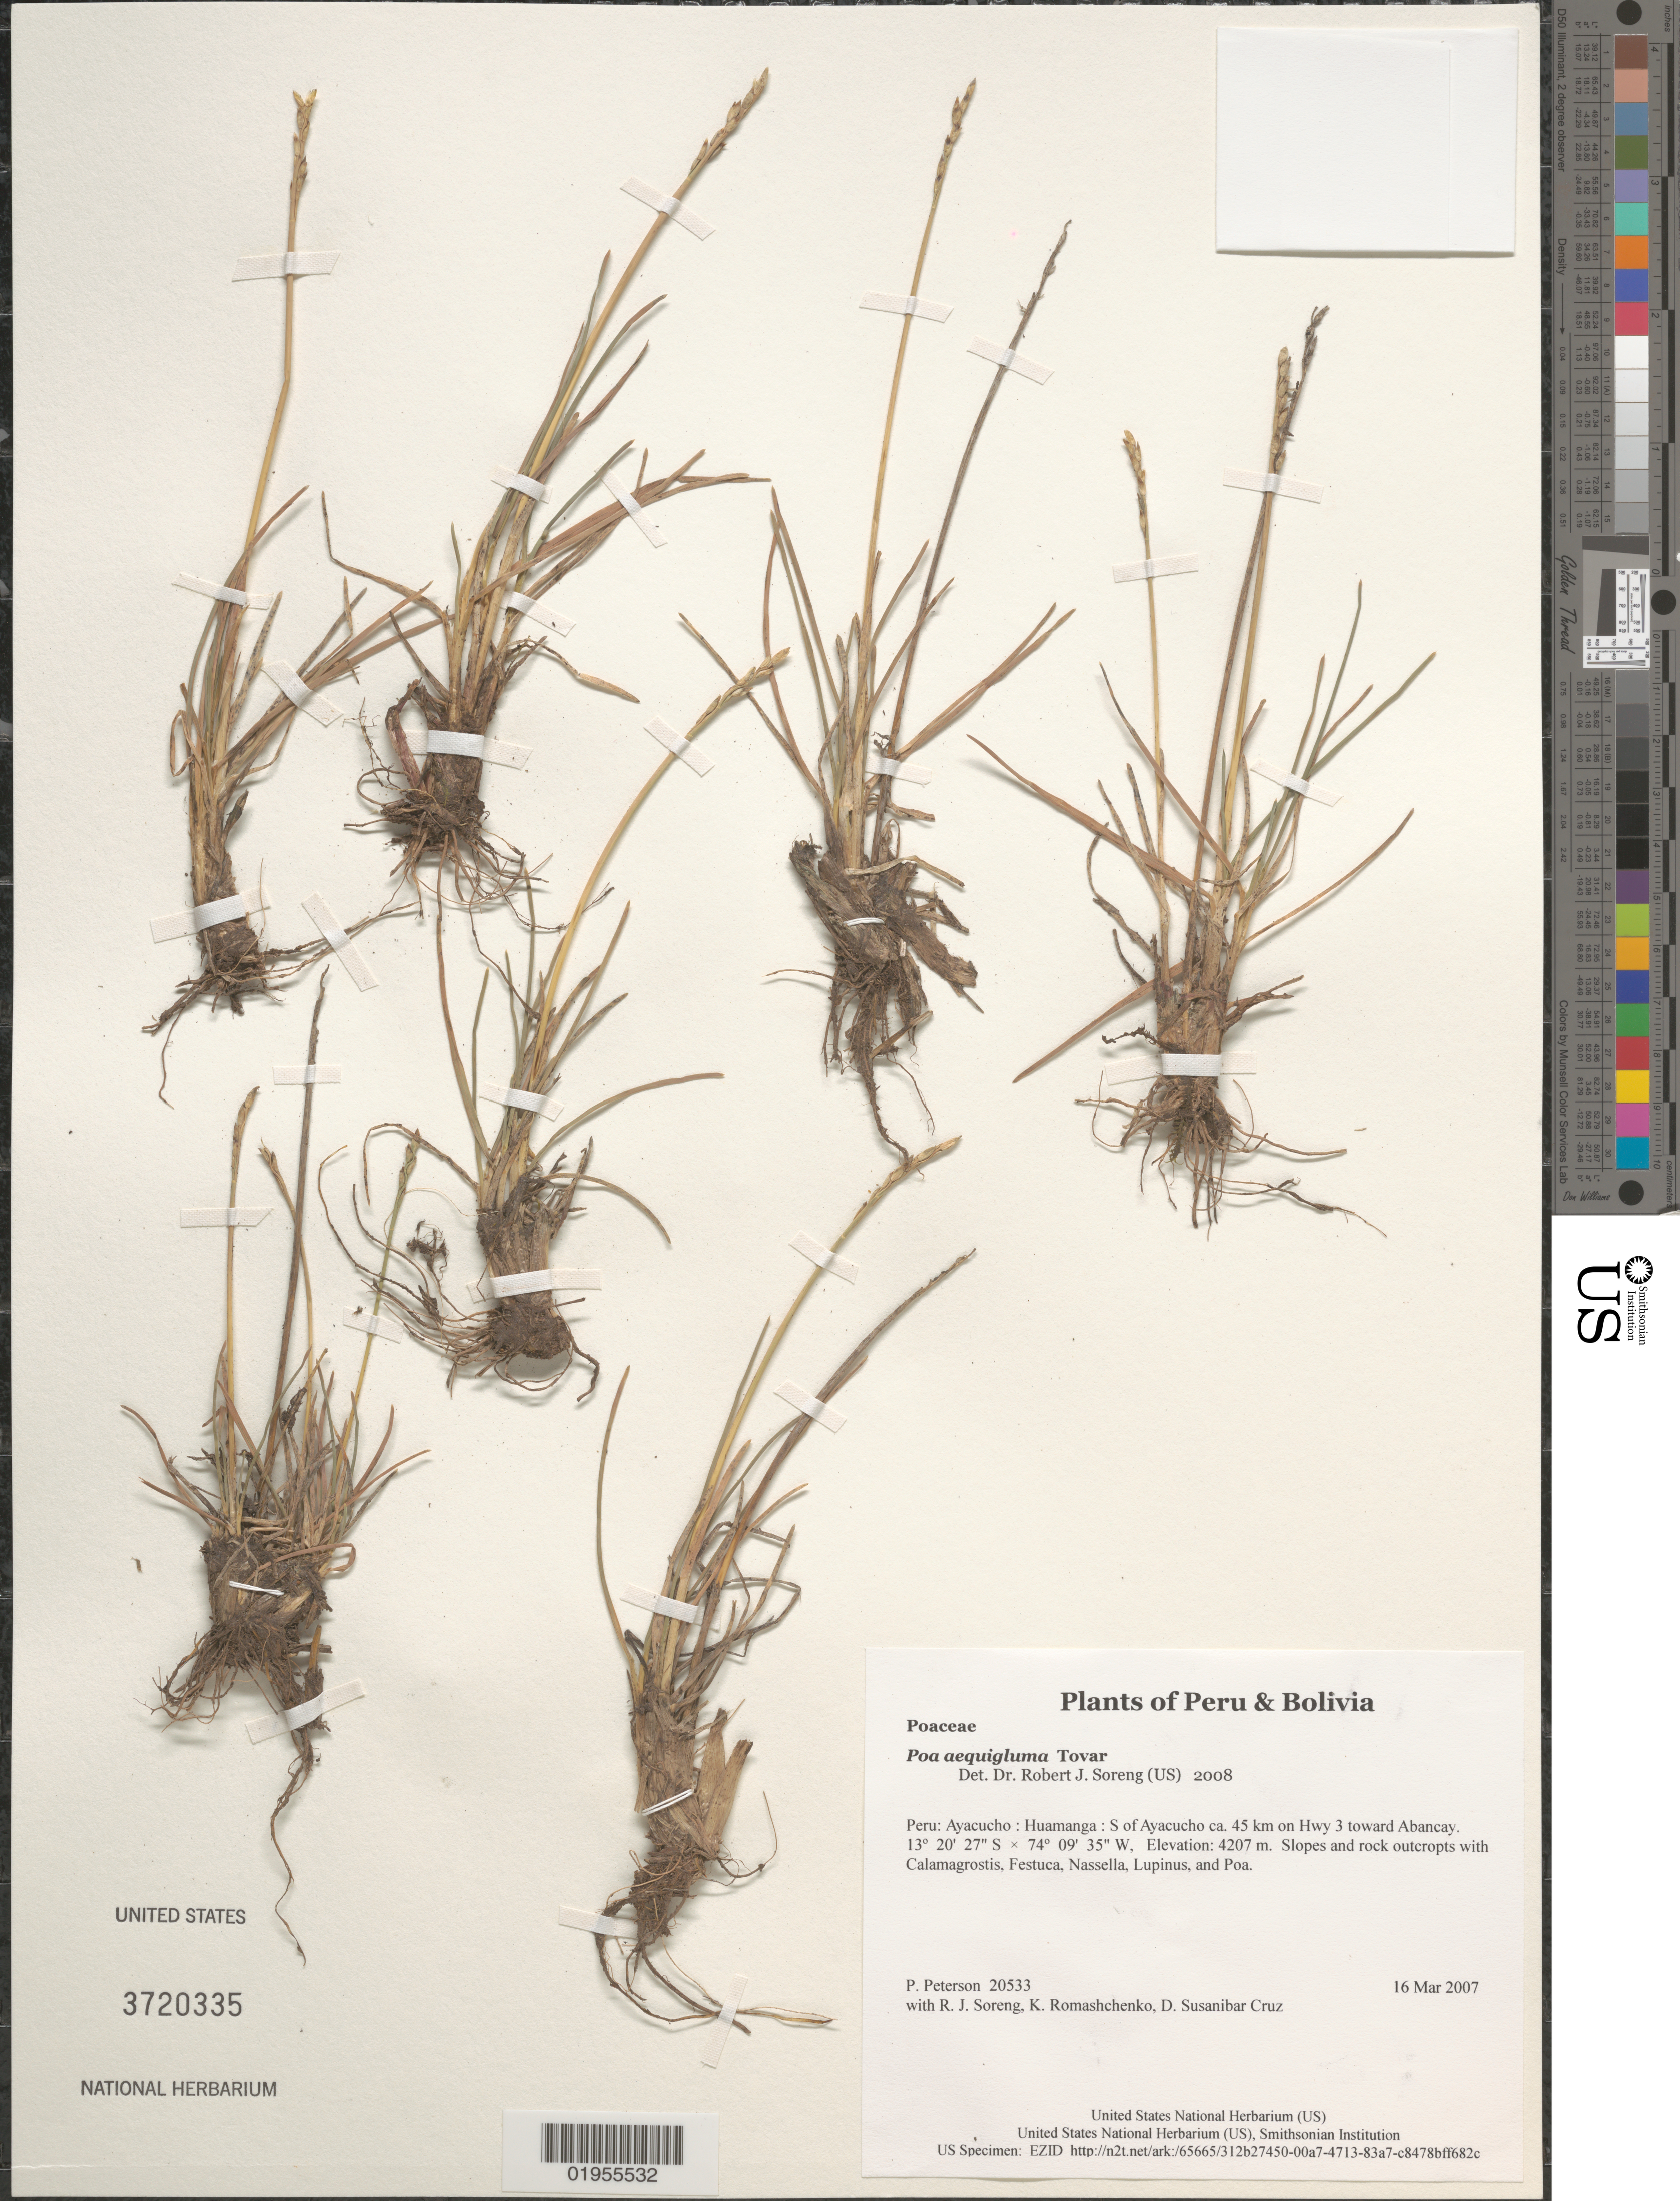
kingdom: Plantae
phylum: Tracheophyta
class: Liliopsida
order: Poales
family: Poaceae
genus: Poa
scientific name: Poa aequigluma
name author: Tovar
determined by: Soreng, Robert J., Research Associate (BOT), Smithsonian Institution - National Museum of Natural History (UNITED STATES)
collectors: P. M. Peterson, R. J. Soreng, K. Romashchenko & D. Susanibar Cruz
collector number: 20533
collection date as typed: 16 Mar 2007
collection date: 2007-03-16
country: Peru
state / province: Ayacucho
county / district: Huamanga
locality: S of Ayacucho ca. 45 km on Hwy 3 toward Abancay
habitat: Slopes and rock outcropts with Calamagrostis, Festuca, Nassella, Lupinus, and Poa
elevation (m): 4207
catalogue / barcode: US 3720335